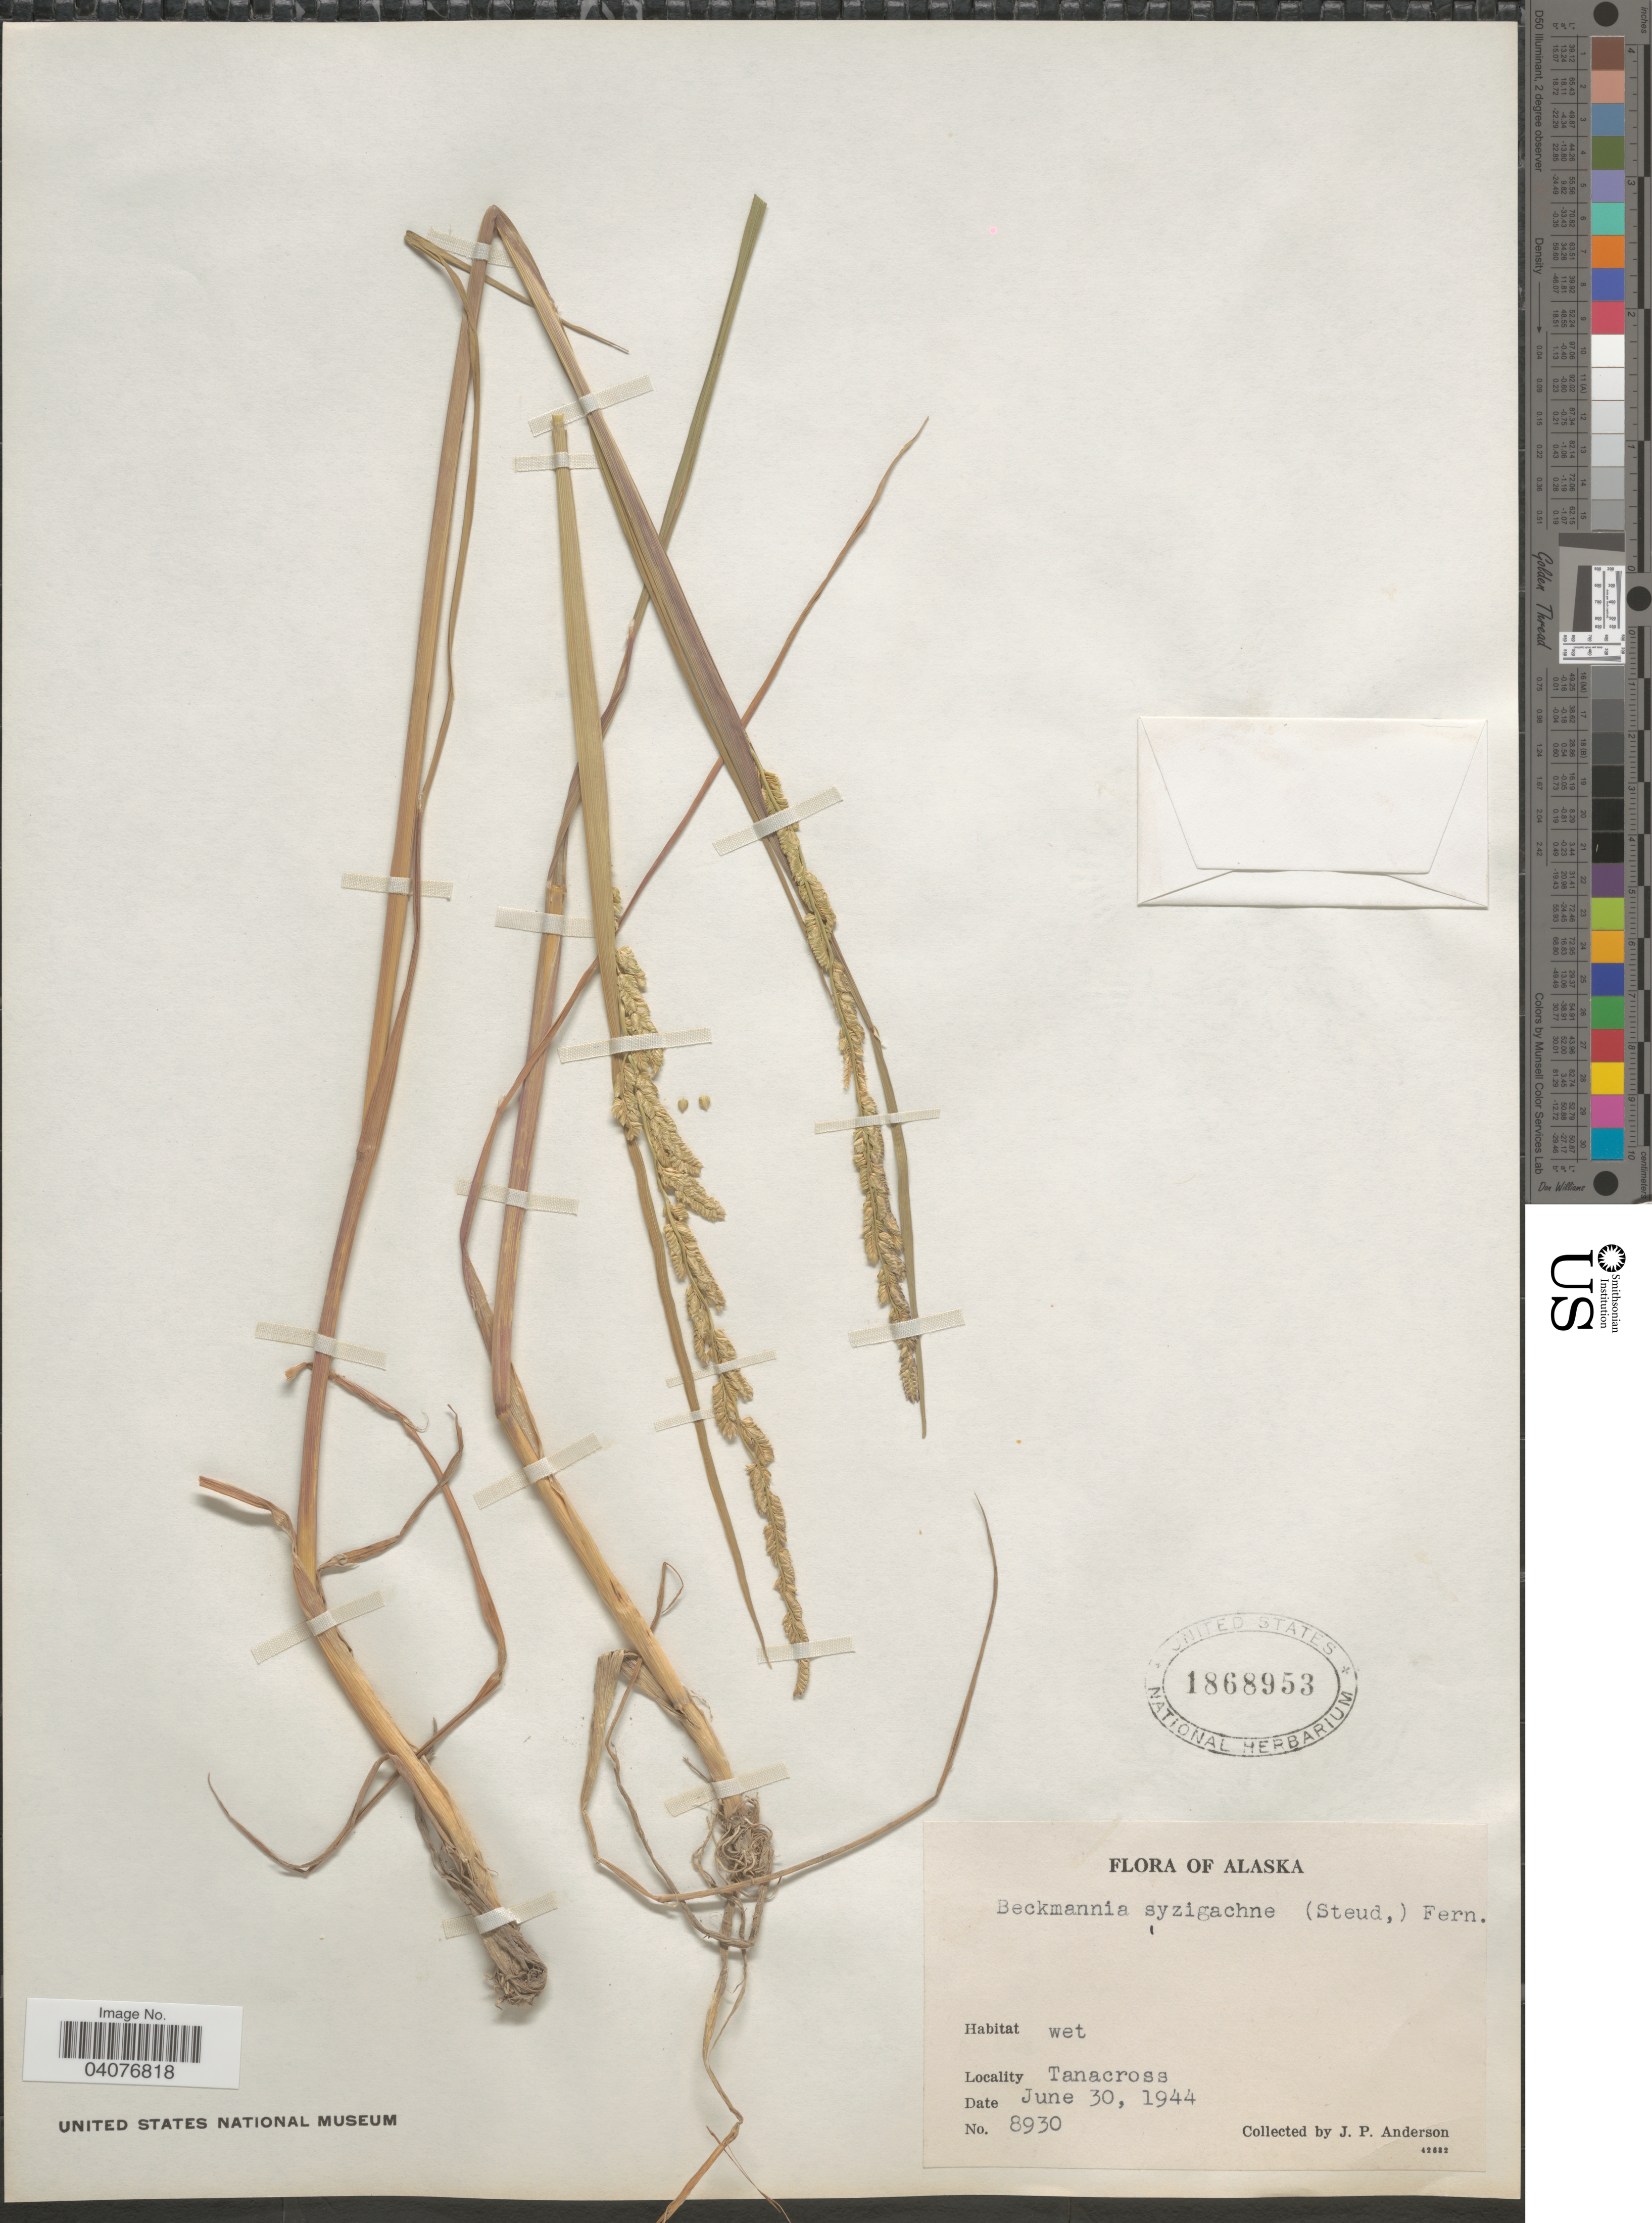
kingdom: Plantae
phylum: Tracheophyta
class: Liliopsida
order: Poales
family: Poaceae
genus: Beckmannia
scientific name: Beckmannia syzigachne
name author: (Steud.) Fernald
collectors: J. P. Anderson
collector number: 8930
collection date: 1944-06-30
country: United States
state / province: Alaska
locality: Tanacross.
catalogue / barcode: US 1868953